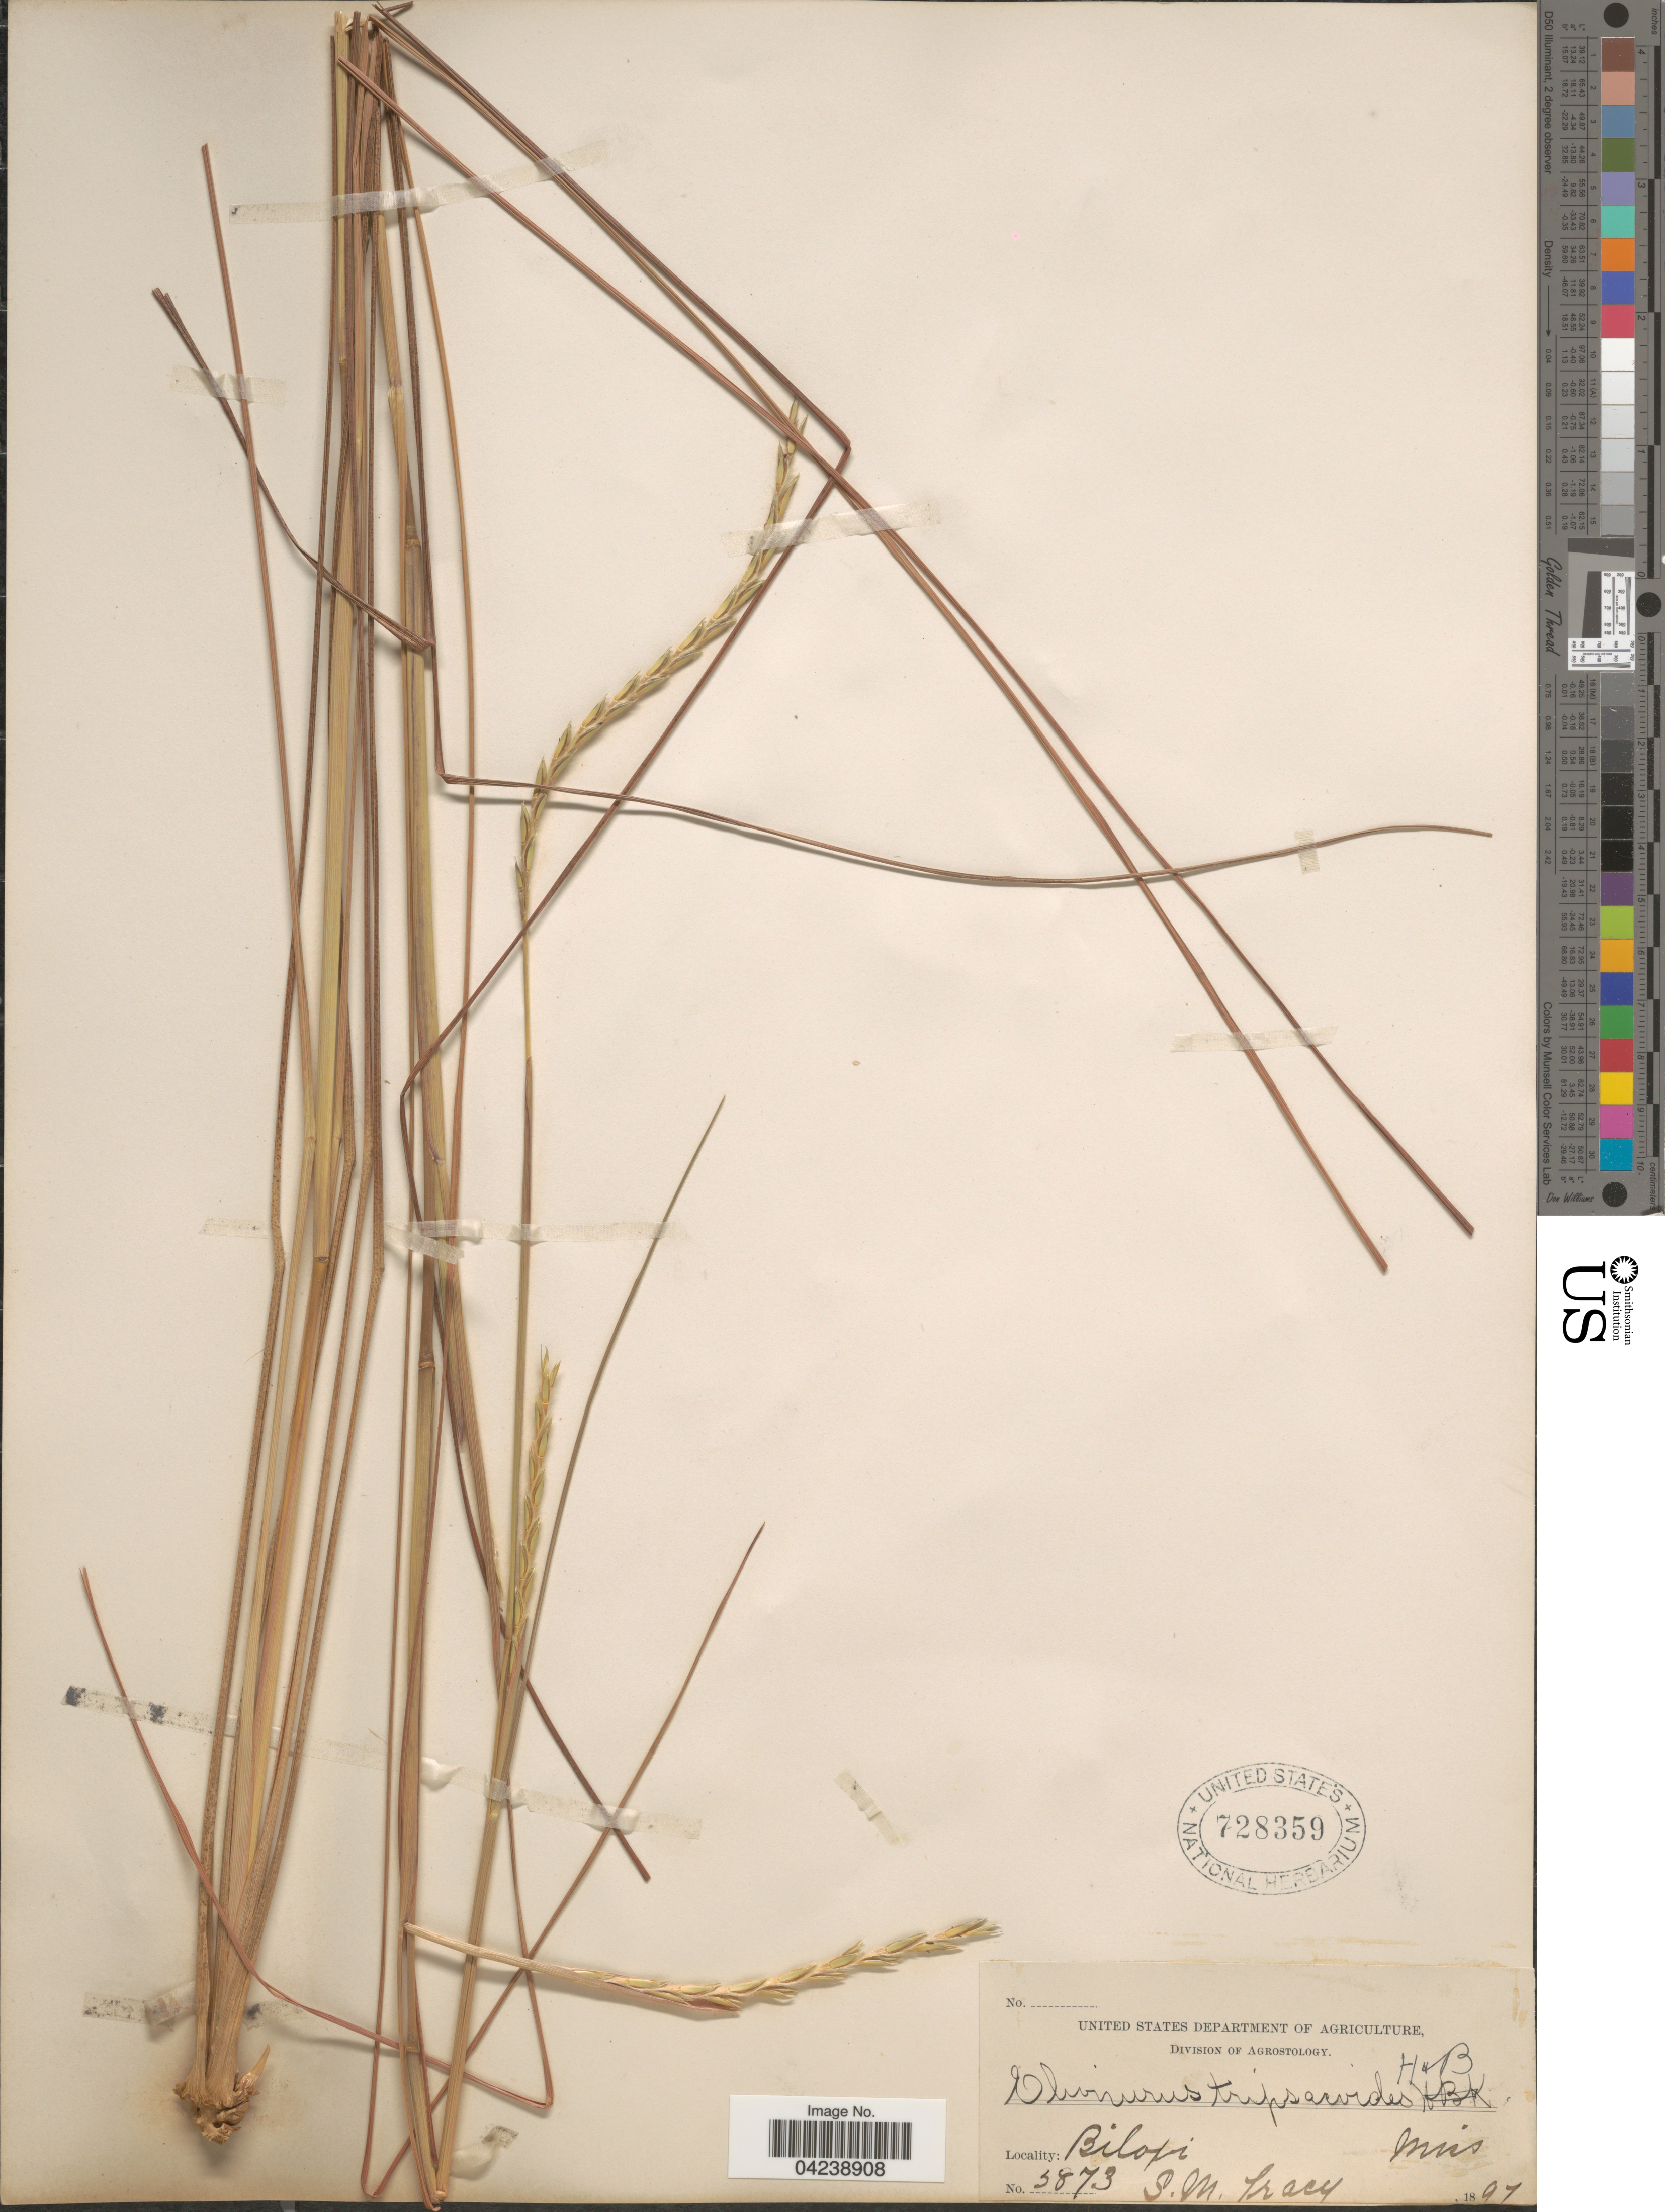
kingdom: Plantae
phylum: Tracheophyta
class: Liliopsida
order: Poales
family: Poaceae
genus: Elionurus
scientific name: Elionurus tripsacoides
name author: Humb. & Bonpl. ex Willd.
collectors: S. M. Tracy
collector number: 3873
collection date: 1897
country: United States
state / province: Mississippi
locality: Biloxi.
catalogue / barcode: US 728359